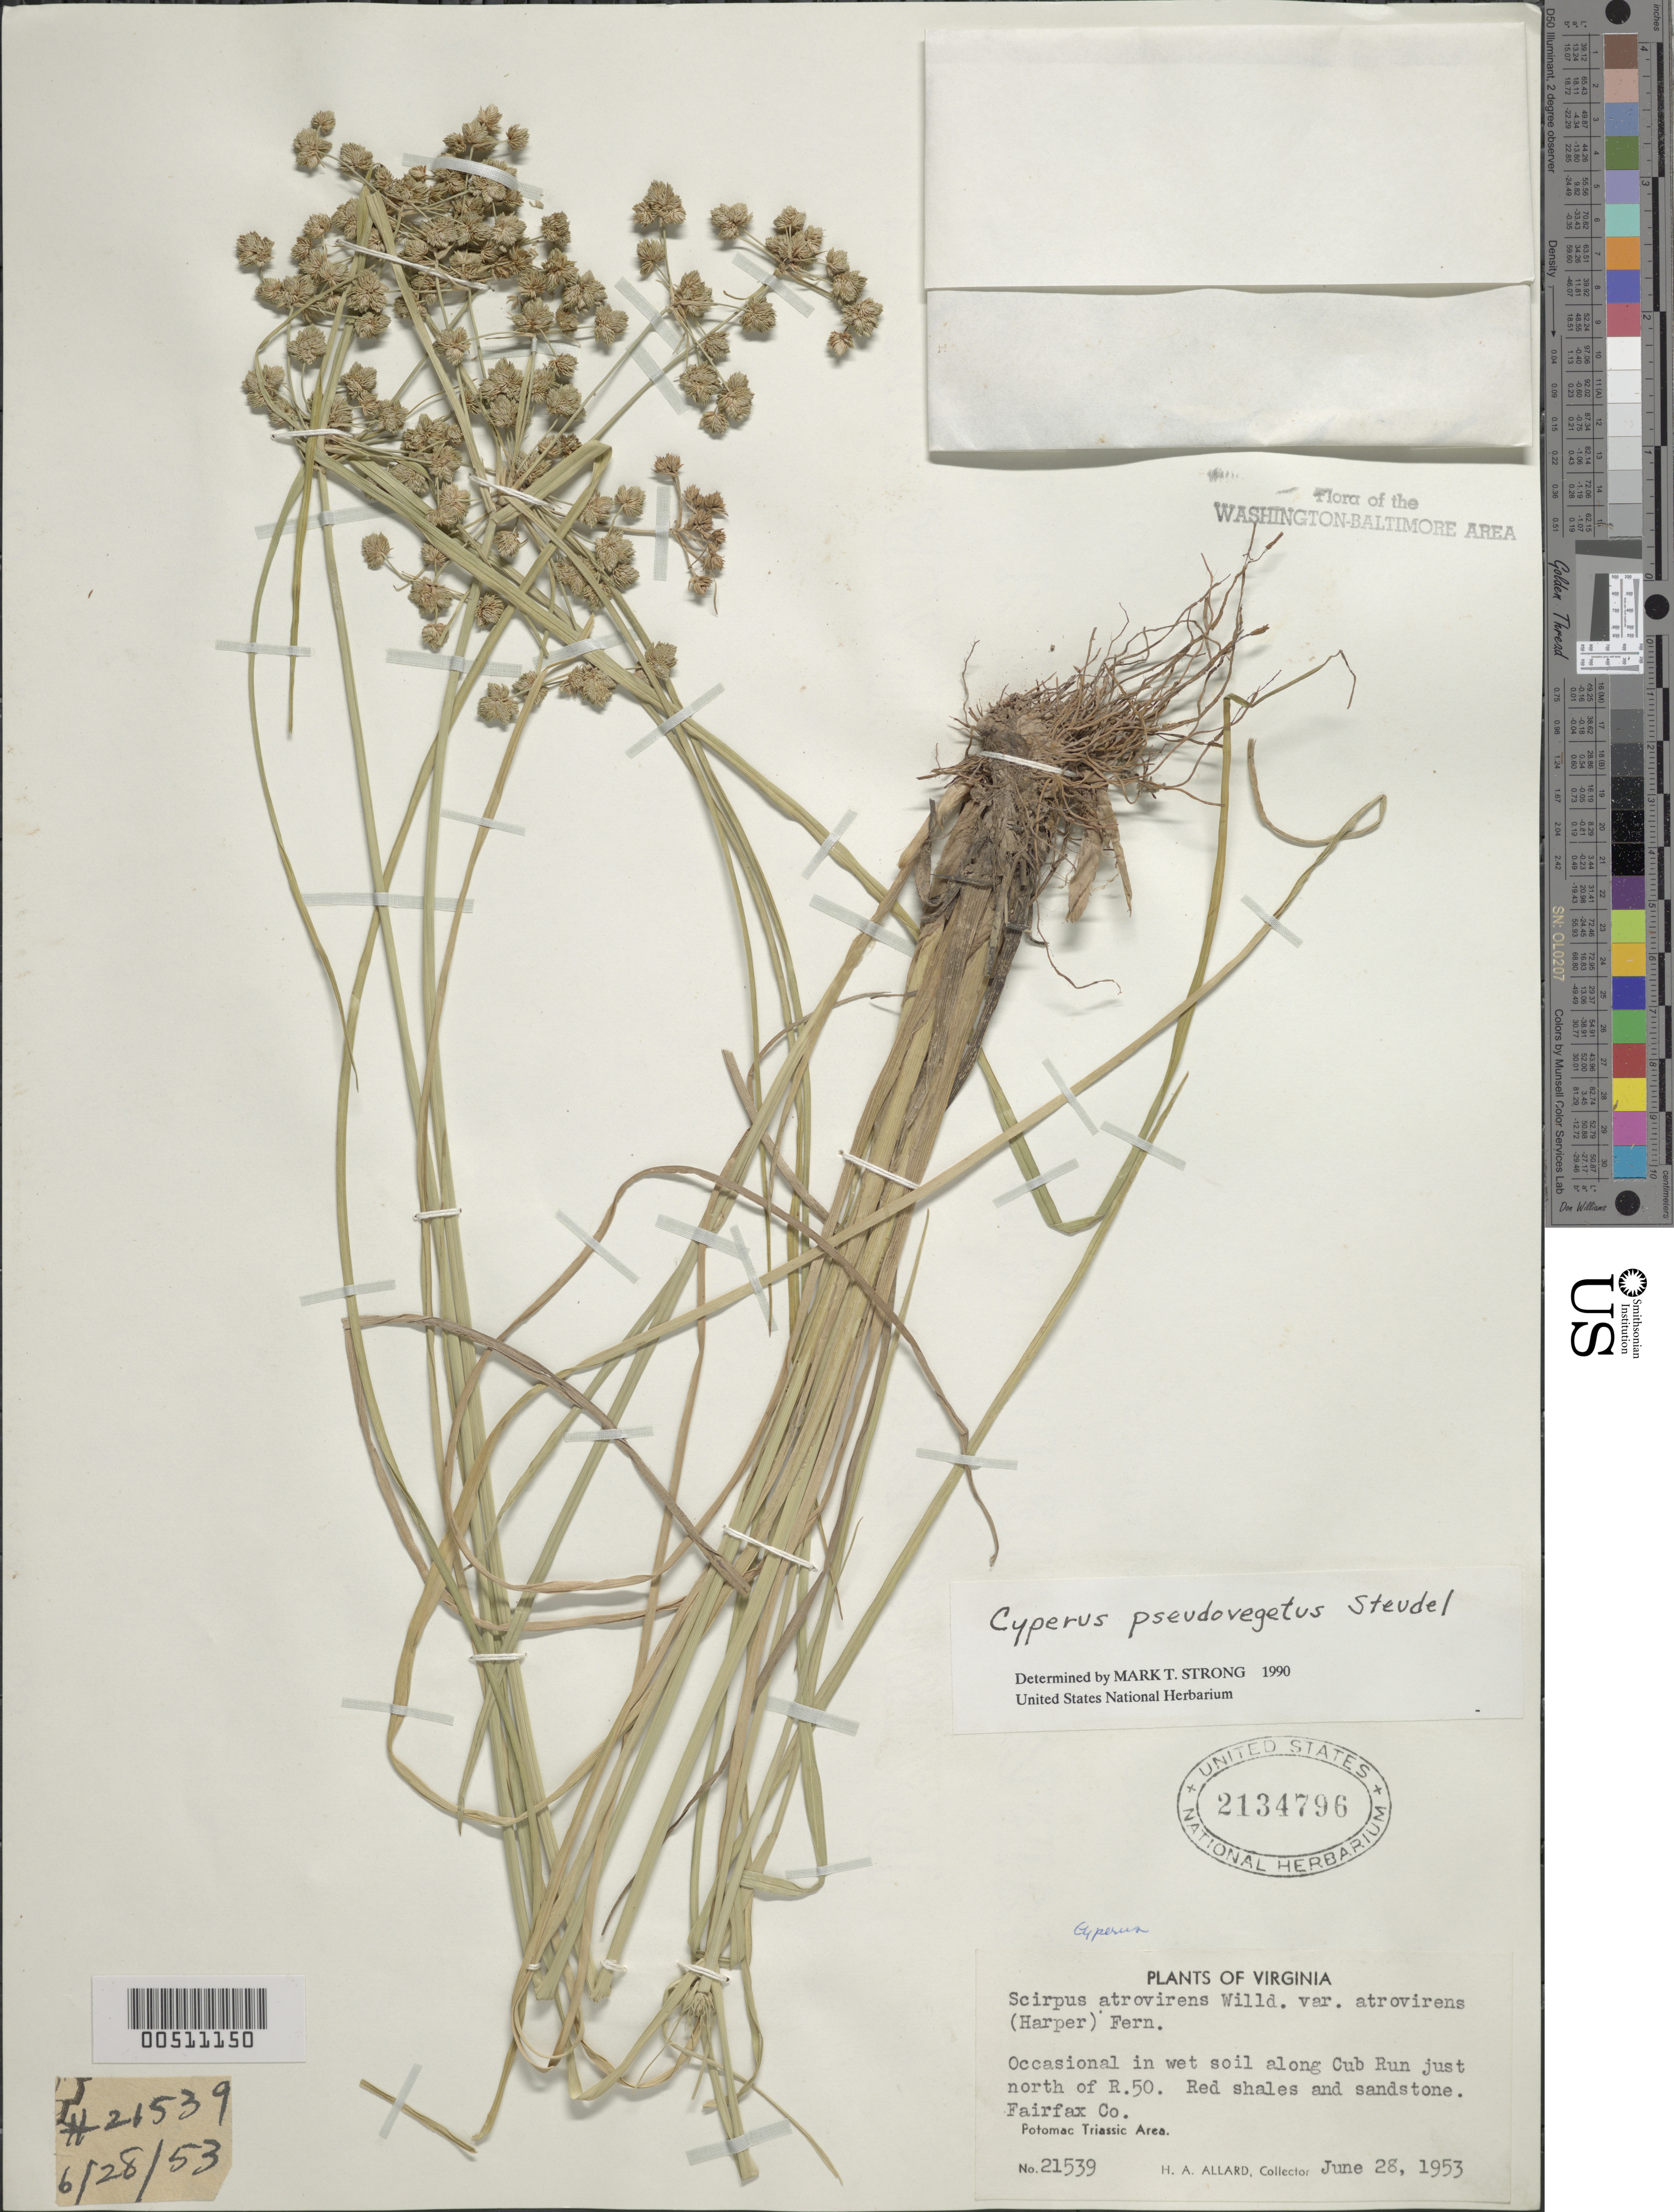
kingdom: Plantae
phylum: Tracheophyta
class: Liliopsida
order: Poales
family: Cyperaceae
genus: Cyperus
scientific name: Cyperus pseudovegetus Steud.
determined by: Strong, M. T., (US), Smithsonian Institution - National Museum of Natural History (UNITED STATES)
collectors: H. A. Allard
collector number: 21539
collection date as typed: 28 Jun 1953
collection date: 1953-06-28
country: United States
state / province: Virginia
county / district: Fairfax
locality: Cub Run, north of Route 50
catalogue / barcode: US 2134796